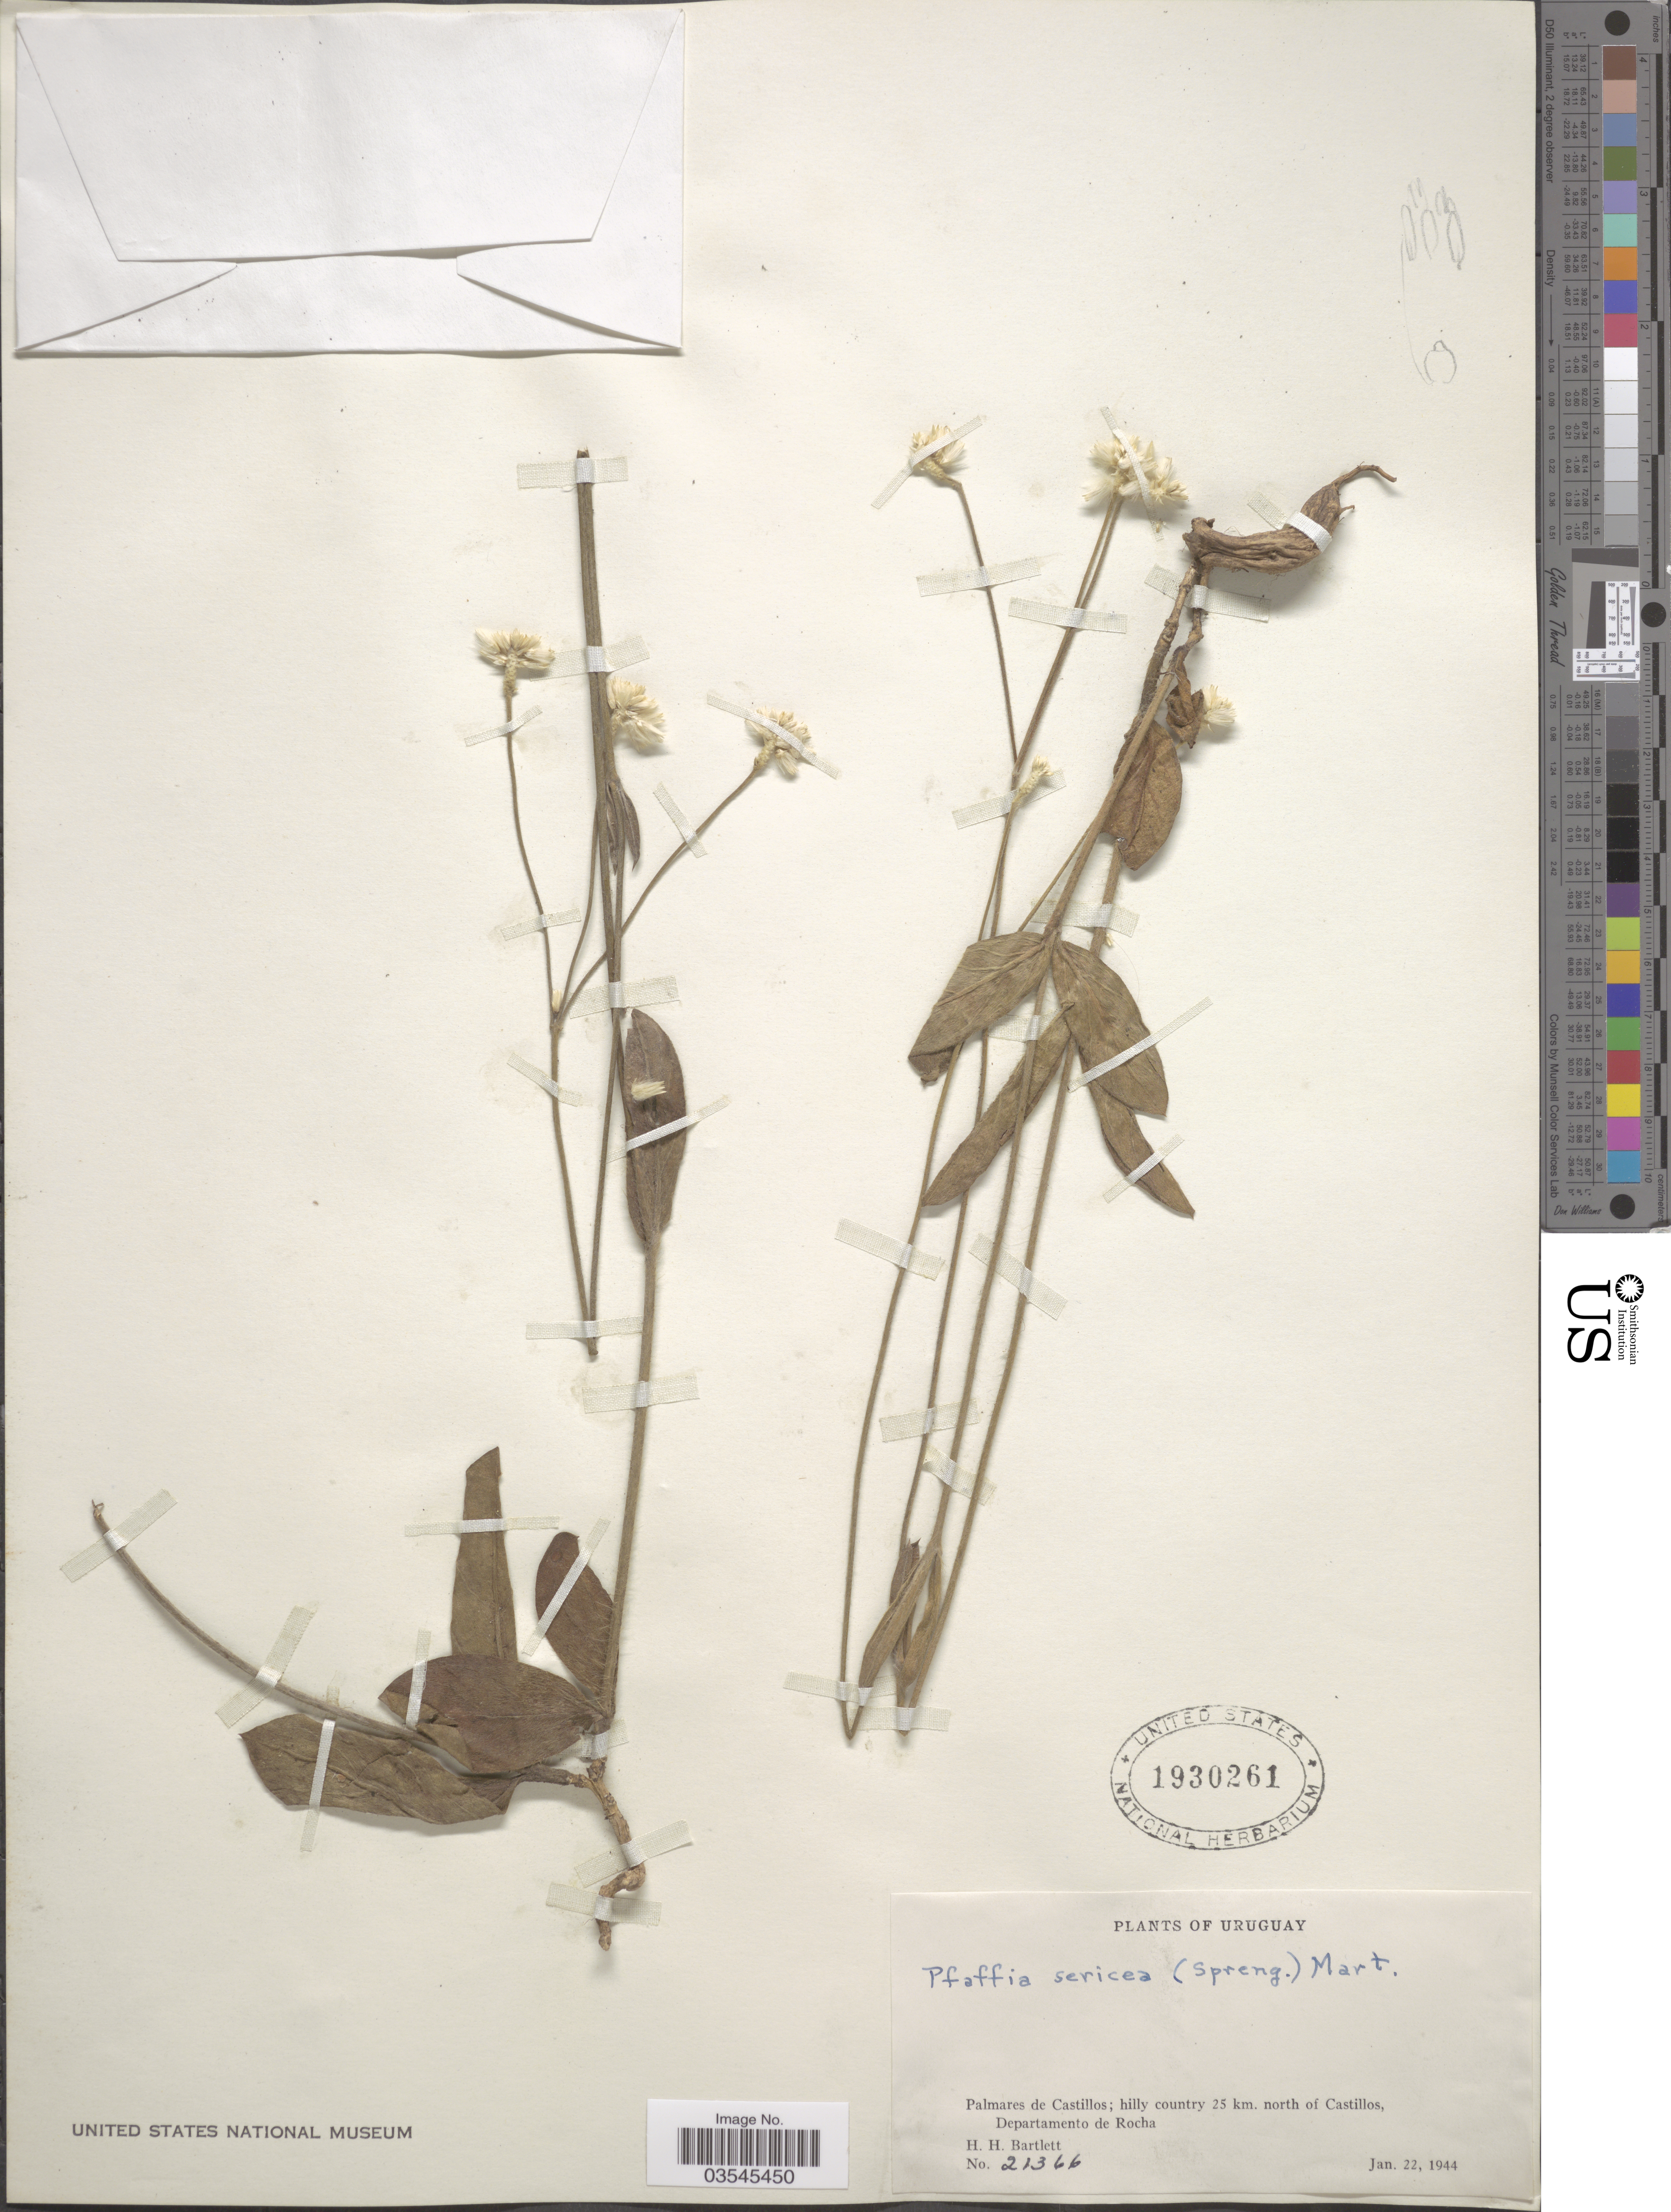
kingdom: Plantae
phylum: Tracheophyta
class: Magnoliopsida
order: Caryophyllales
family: Amaranthaceae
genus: Pfaffia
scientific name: Pfaffia tuberosa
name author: (Moq. ex DC.) Hicken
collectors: H. H. Bartlett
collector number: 21366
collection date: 1944-01-22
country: Uruguay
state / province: Rocha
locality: Palmares de Castillos; hilly country 25 km. north of Castillos, Departamento de Rocha.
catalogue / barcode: US 1930261